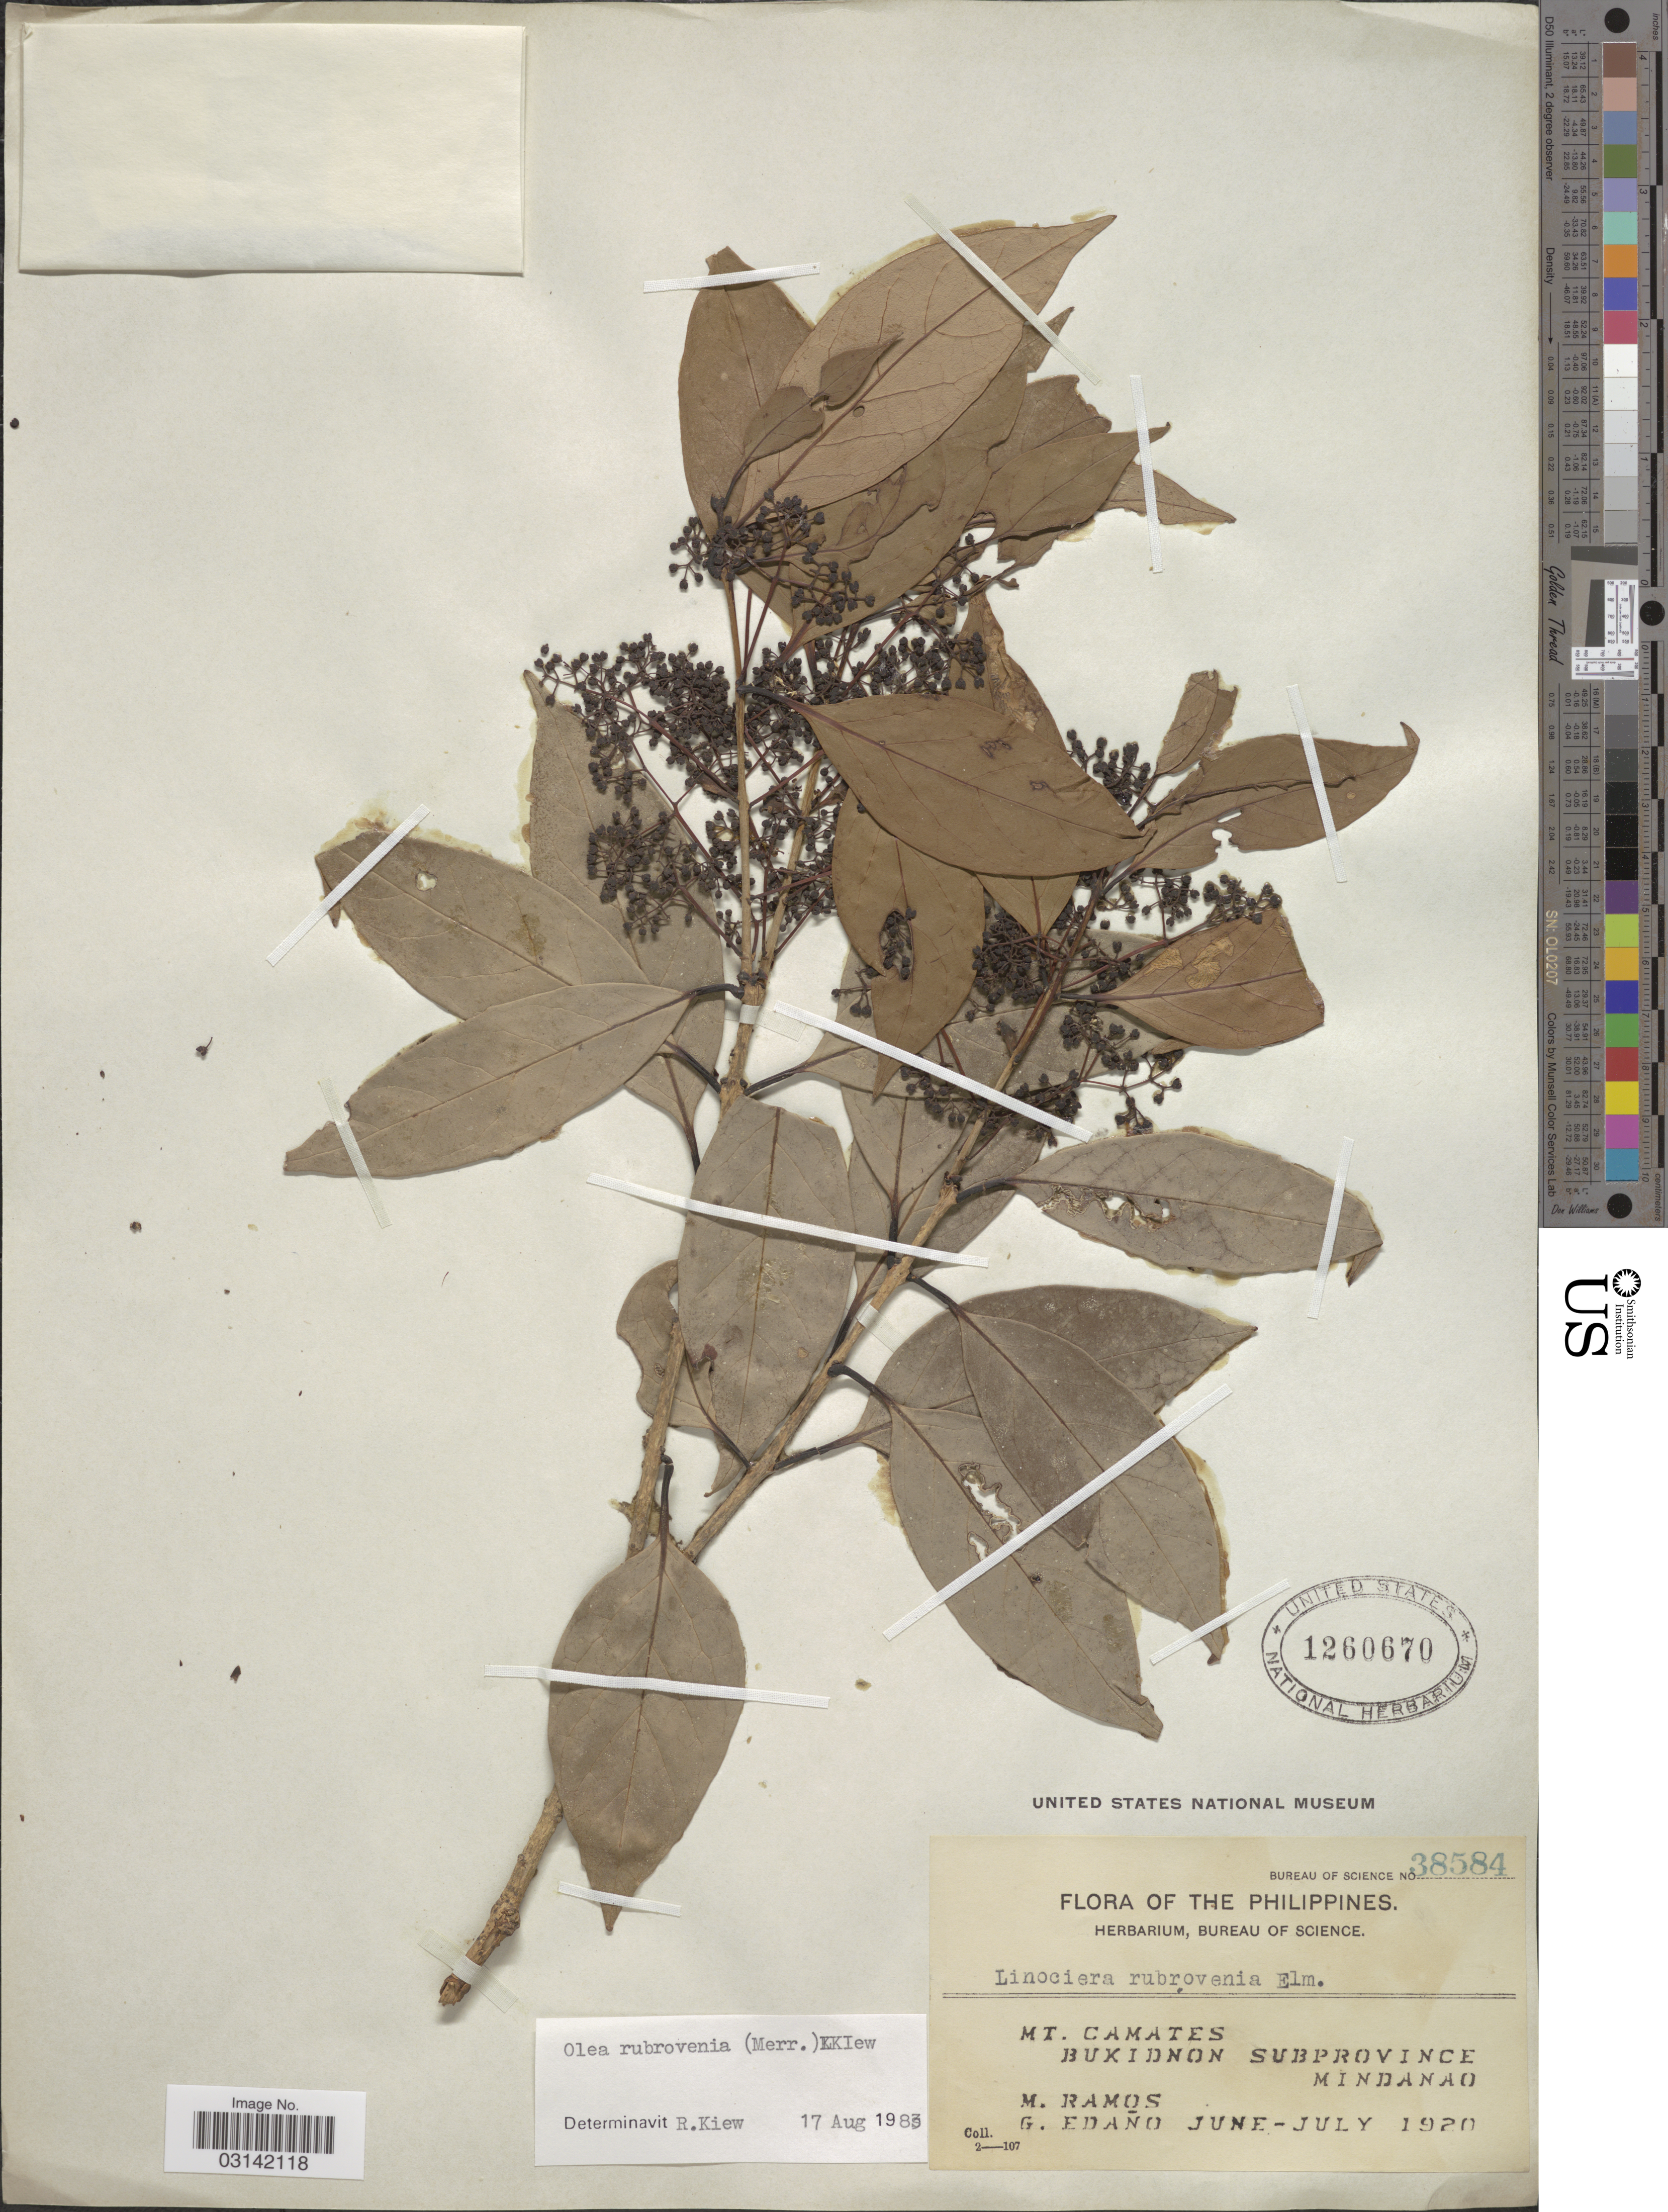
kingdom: Plantae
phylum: Tracheophyta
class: Magnoliopsida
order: Lamiales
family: Oleaceae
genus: Tetrapilus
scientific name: Tetrapilus rubrovenius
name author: (Elmer) L.A.S. Johnson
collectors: M. Ramos & G. Edaño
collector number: Bureau of science 38584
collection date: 1920-06/1920-07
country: Philippines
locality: Mt. Camates, Bukidnon Subprovince, Mindanao.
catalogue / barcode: US 1260670